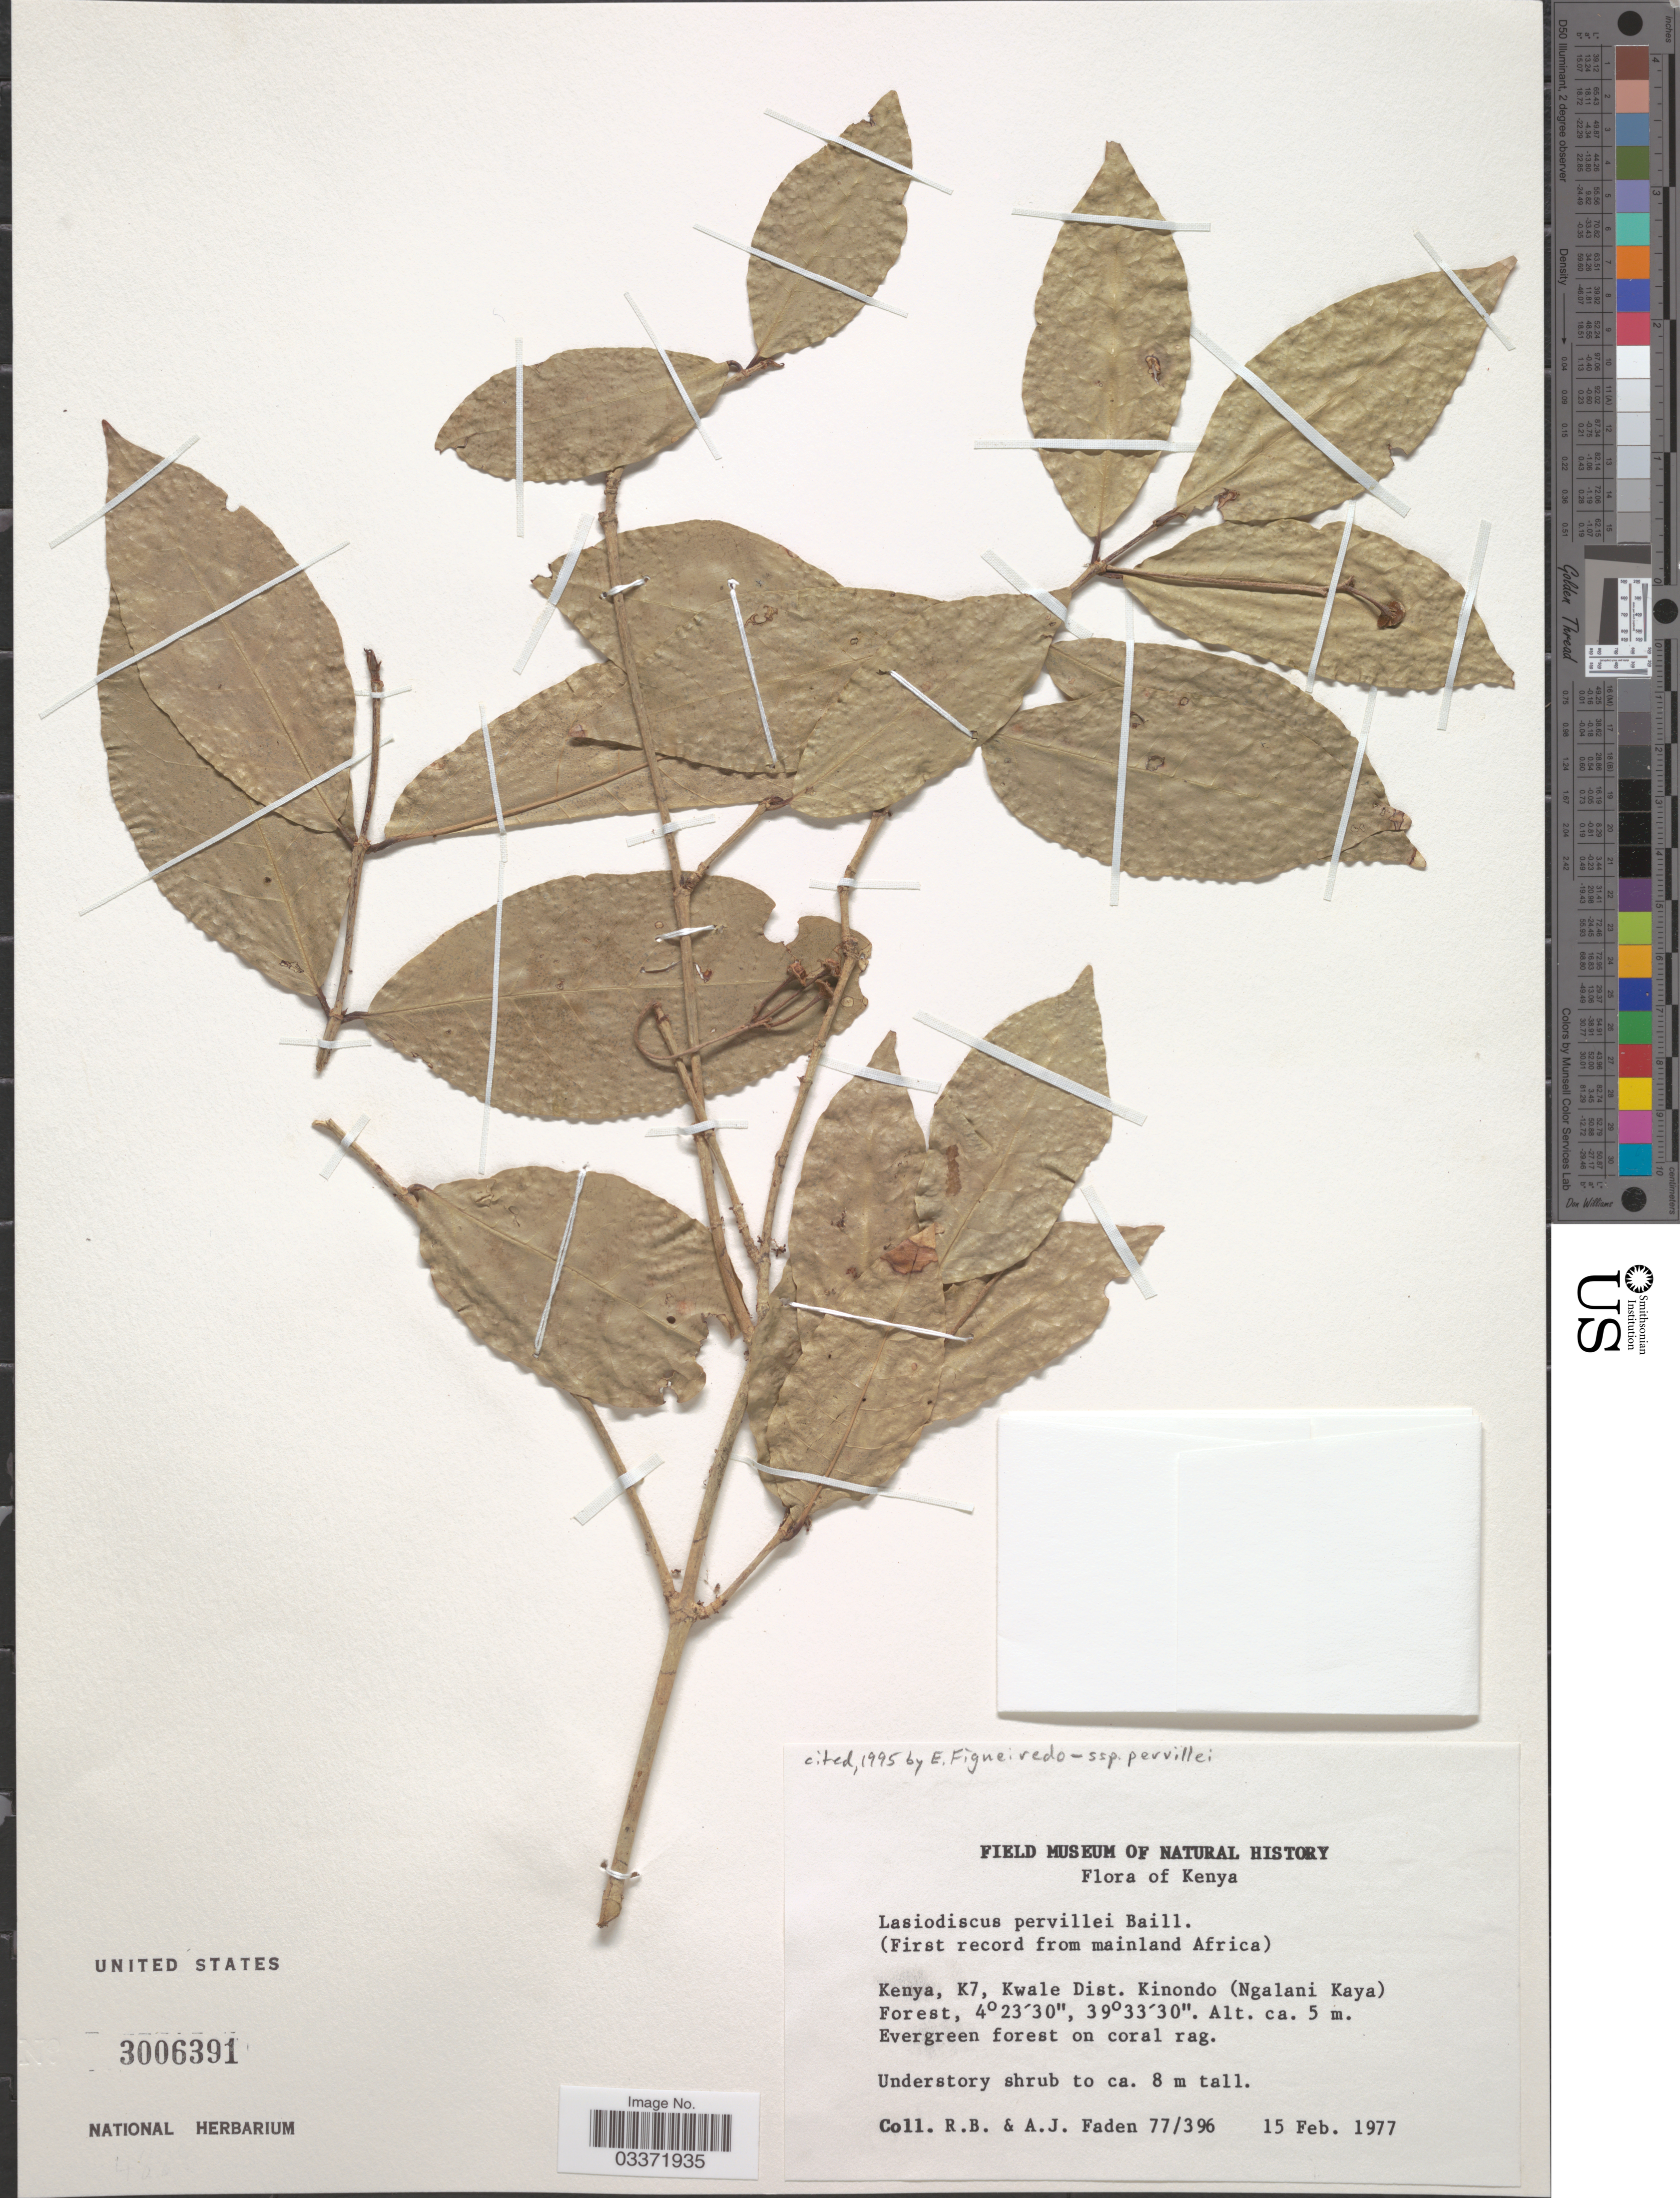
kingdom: Plantae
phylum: Tracheophyta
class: Magnoliopsida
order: Rosales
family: Rhamnaceae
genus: Lasiodiscus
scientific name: Lasiodiscus pervillei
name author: Baill.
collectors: R. B. Faden & A. J. Faden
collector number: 77/396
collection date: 1977-02-15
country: Kenya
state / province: Kwale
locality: K7, Kwale Dist. Kinondo (Ngalani Kaya) Forest.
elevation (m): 5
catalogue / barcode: US 3006391